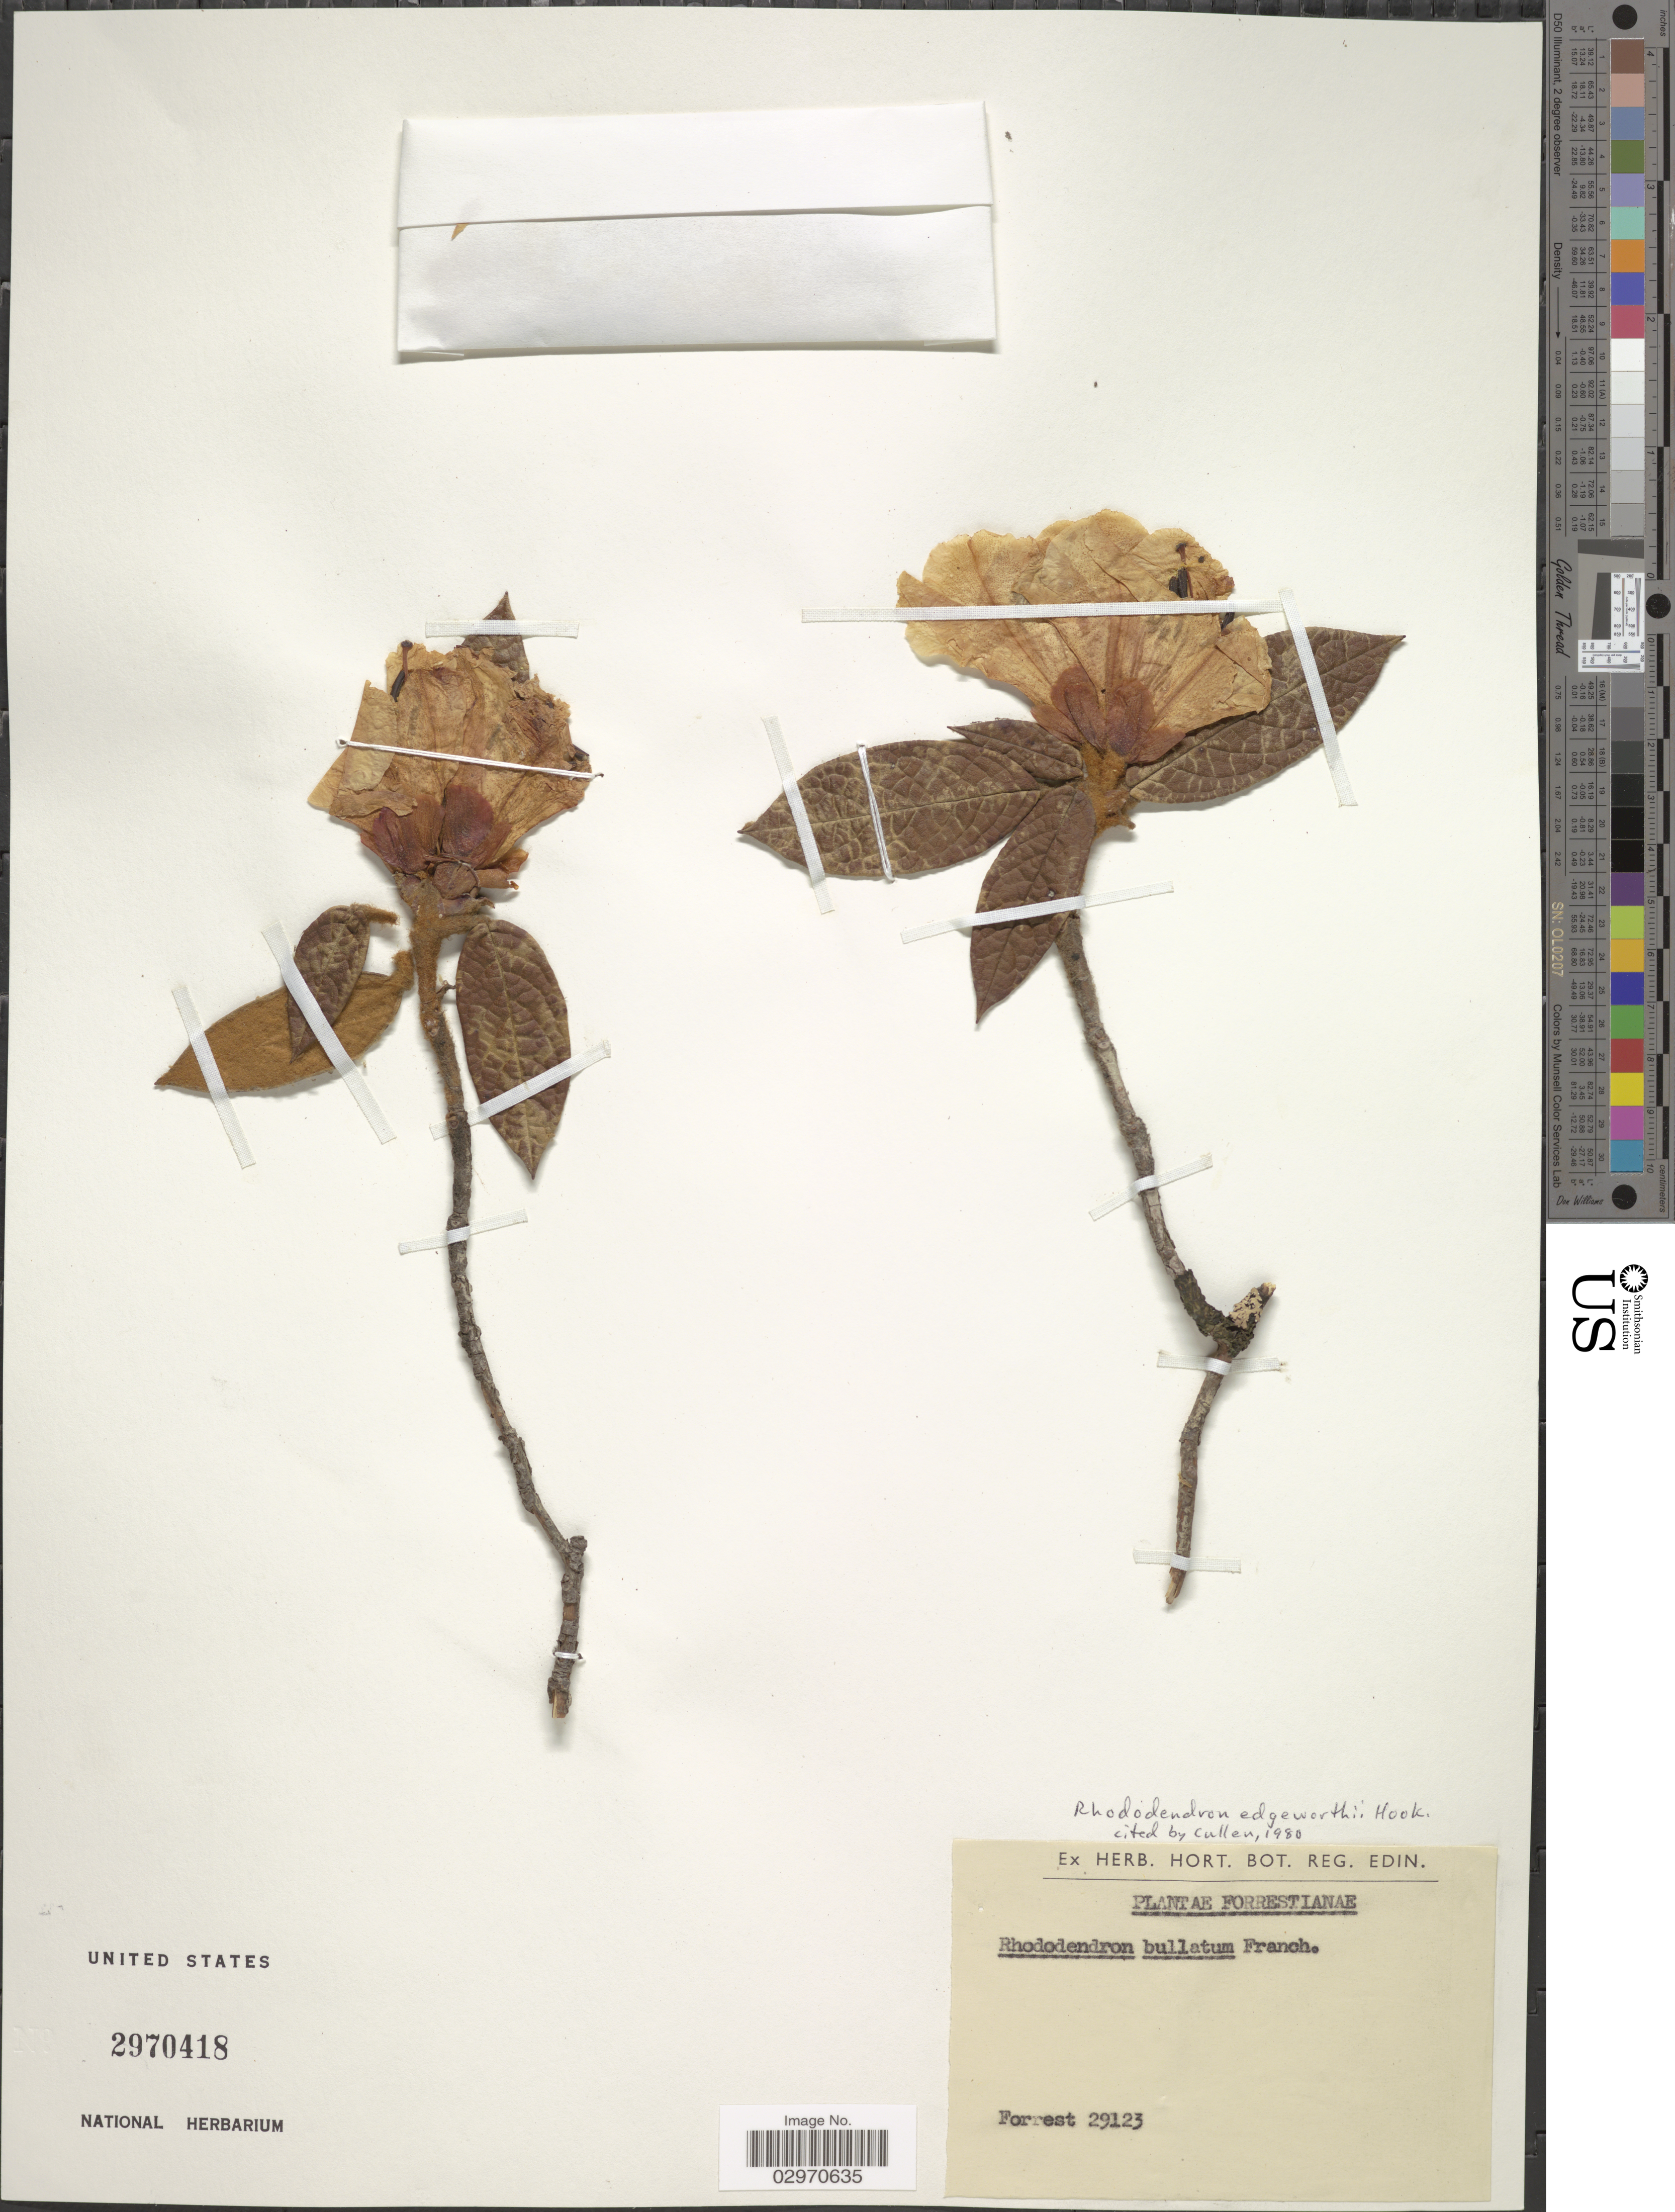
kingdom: Plantae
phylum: Tracheophyta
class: Magnoliopsida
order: Ericales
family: Ericaceae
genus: Rhododendron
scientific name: Rhododendron edgeworthii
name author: Hook.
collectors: -. Forrest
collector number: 29123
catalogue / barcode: US 2970418